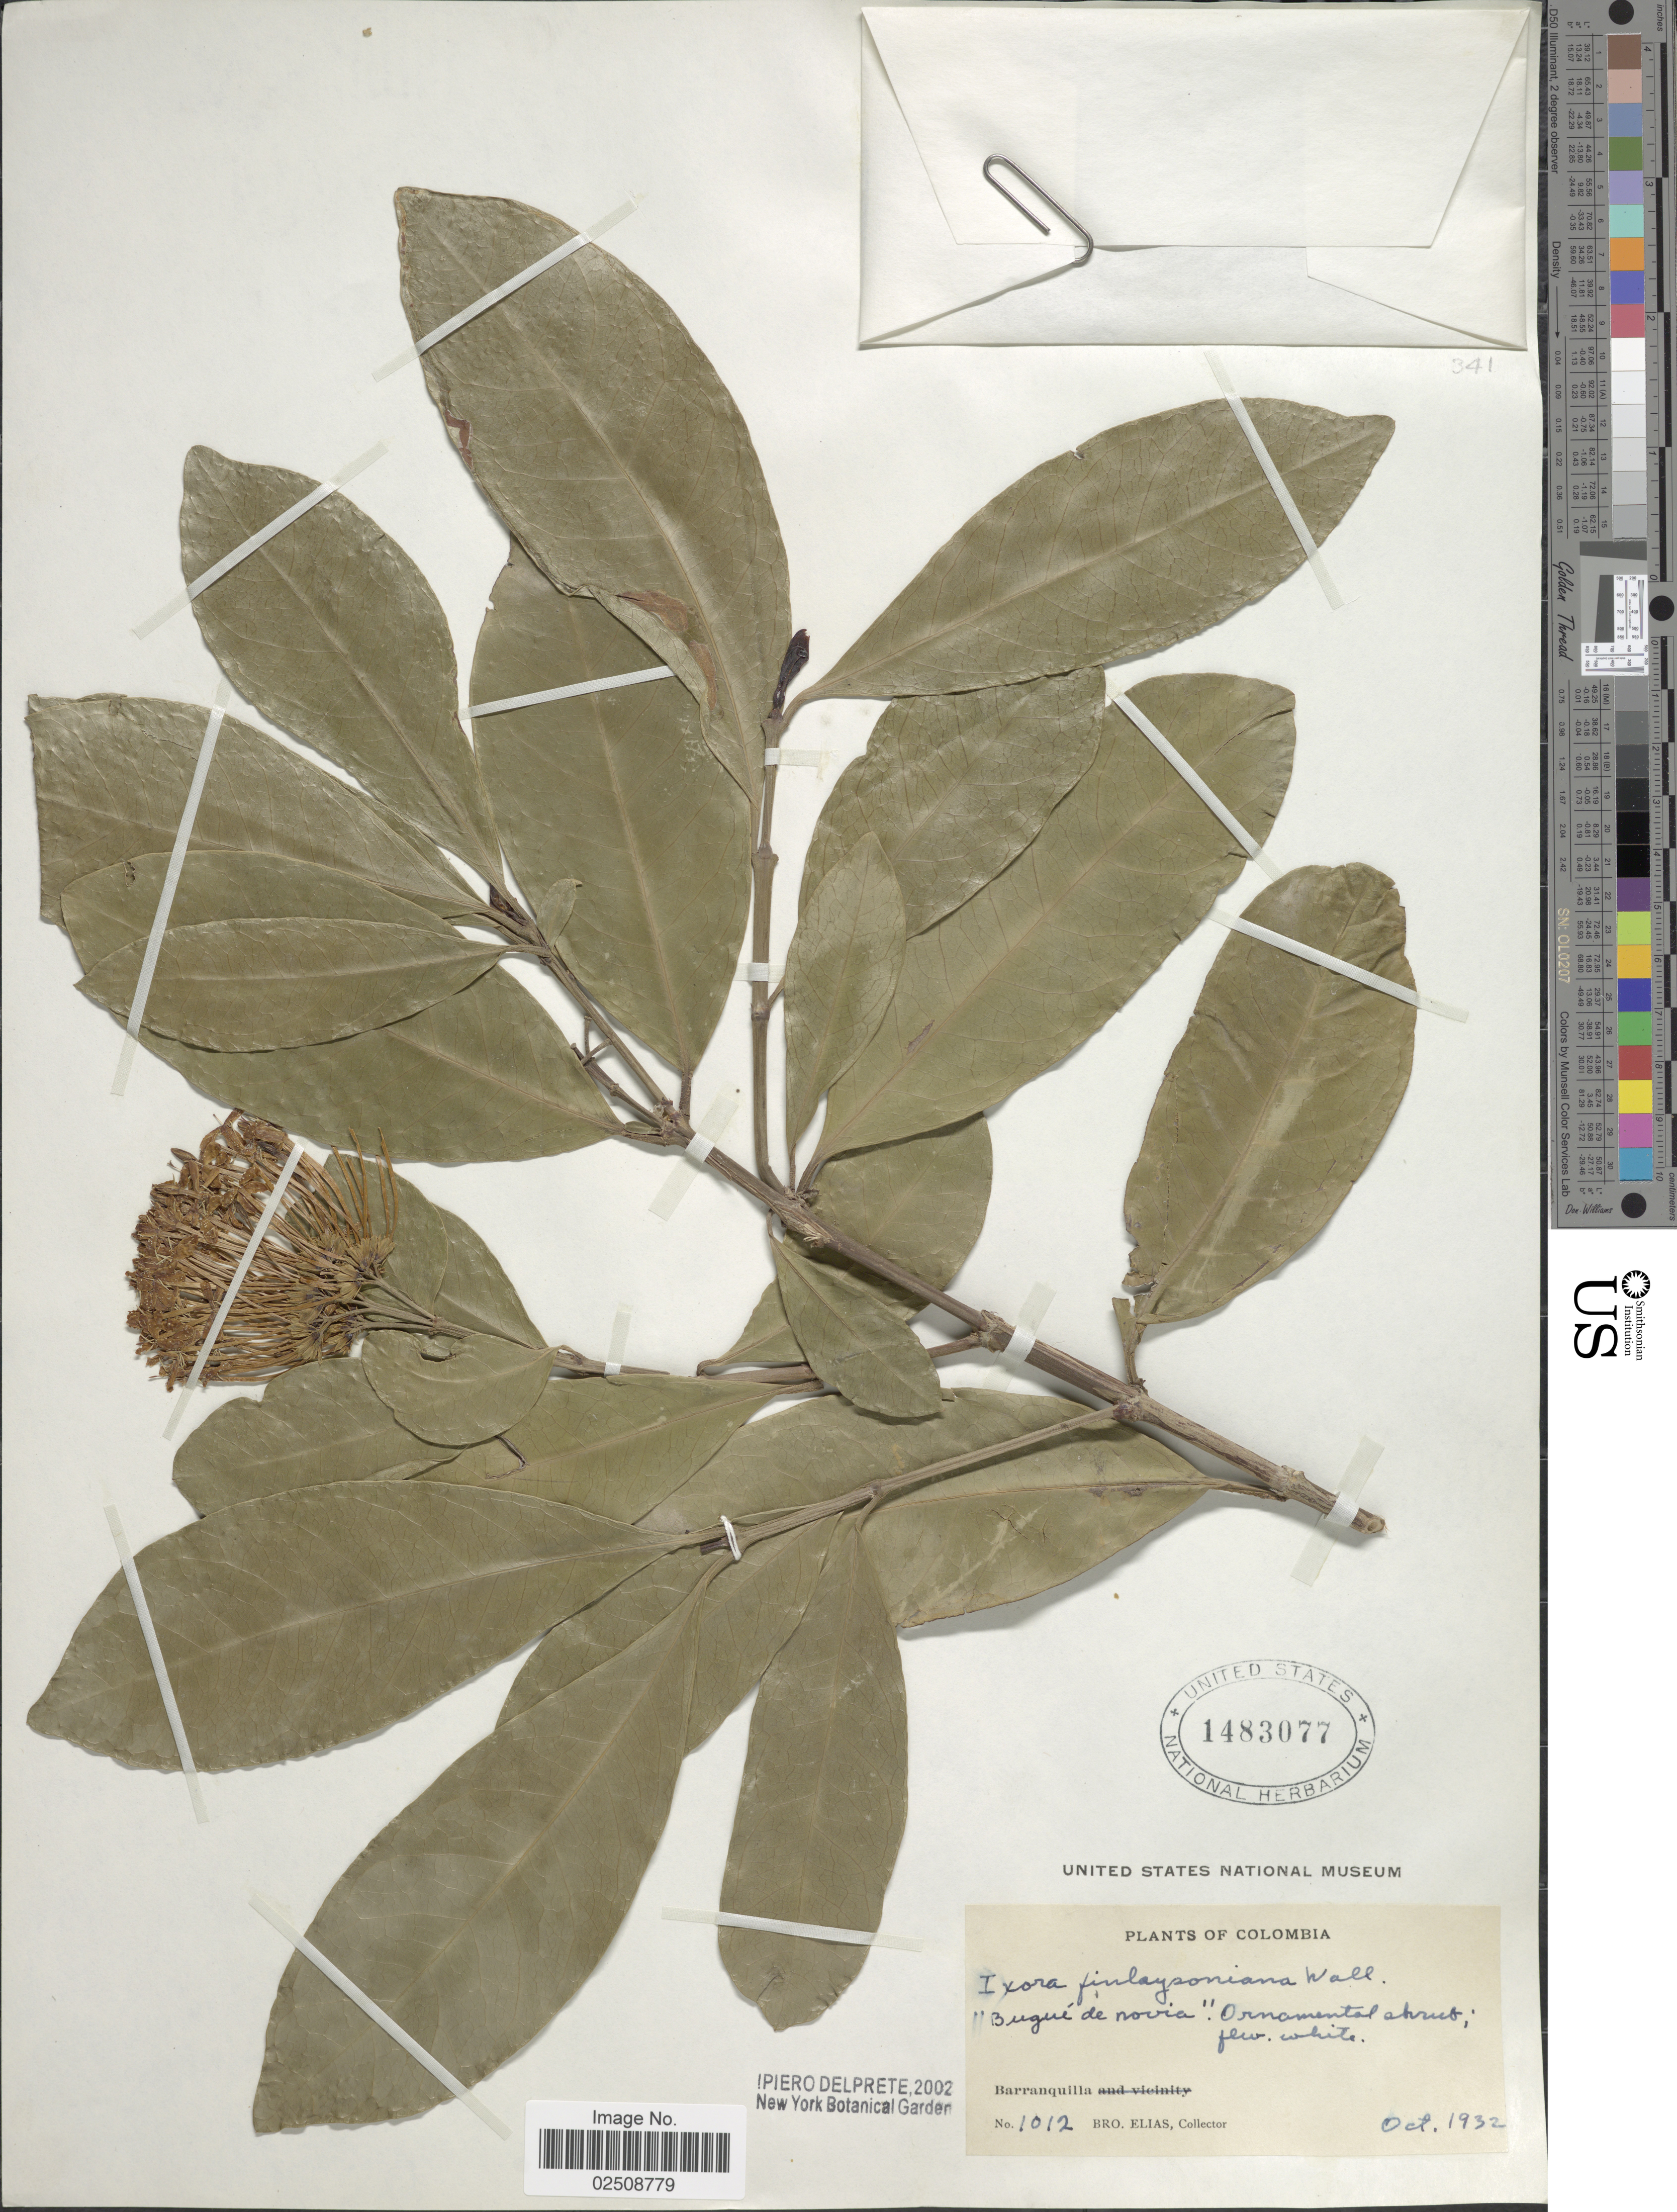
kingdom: Plantae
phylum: Tracheophyta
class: Magnoliopsida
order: Gentianales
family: Rubiaceae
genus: Ixora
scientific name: Ixora finlaysoniana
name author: Wall. ex G. Don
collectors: Bro. Elias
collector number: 1012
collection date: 1932-10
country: Colombia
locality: Barranquilla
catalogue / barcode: US 1483077